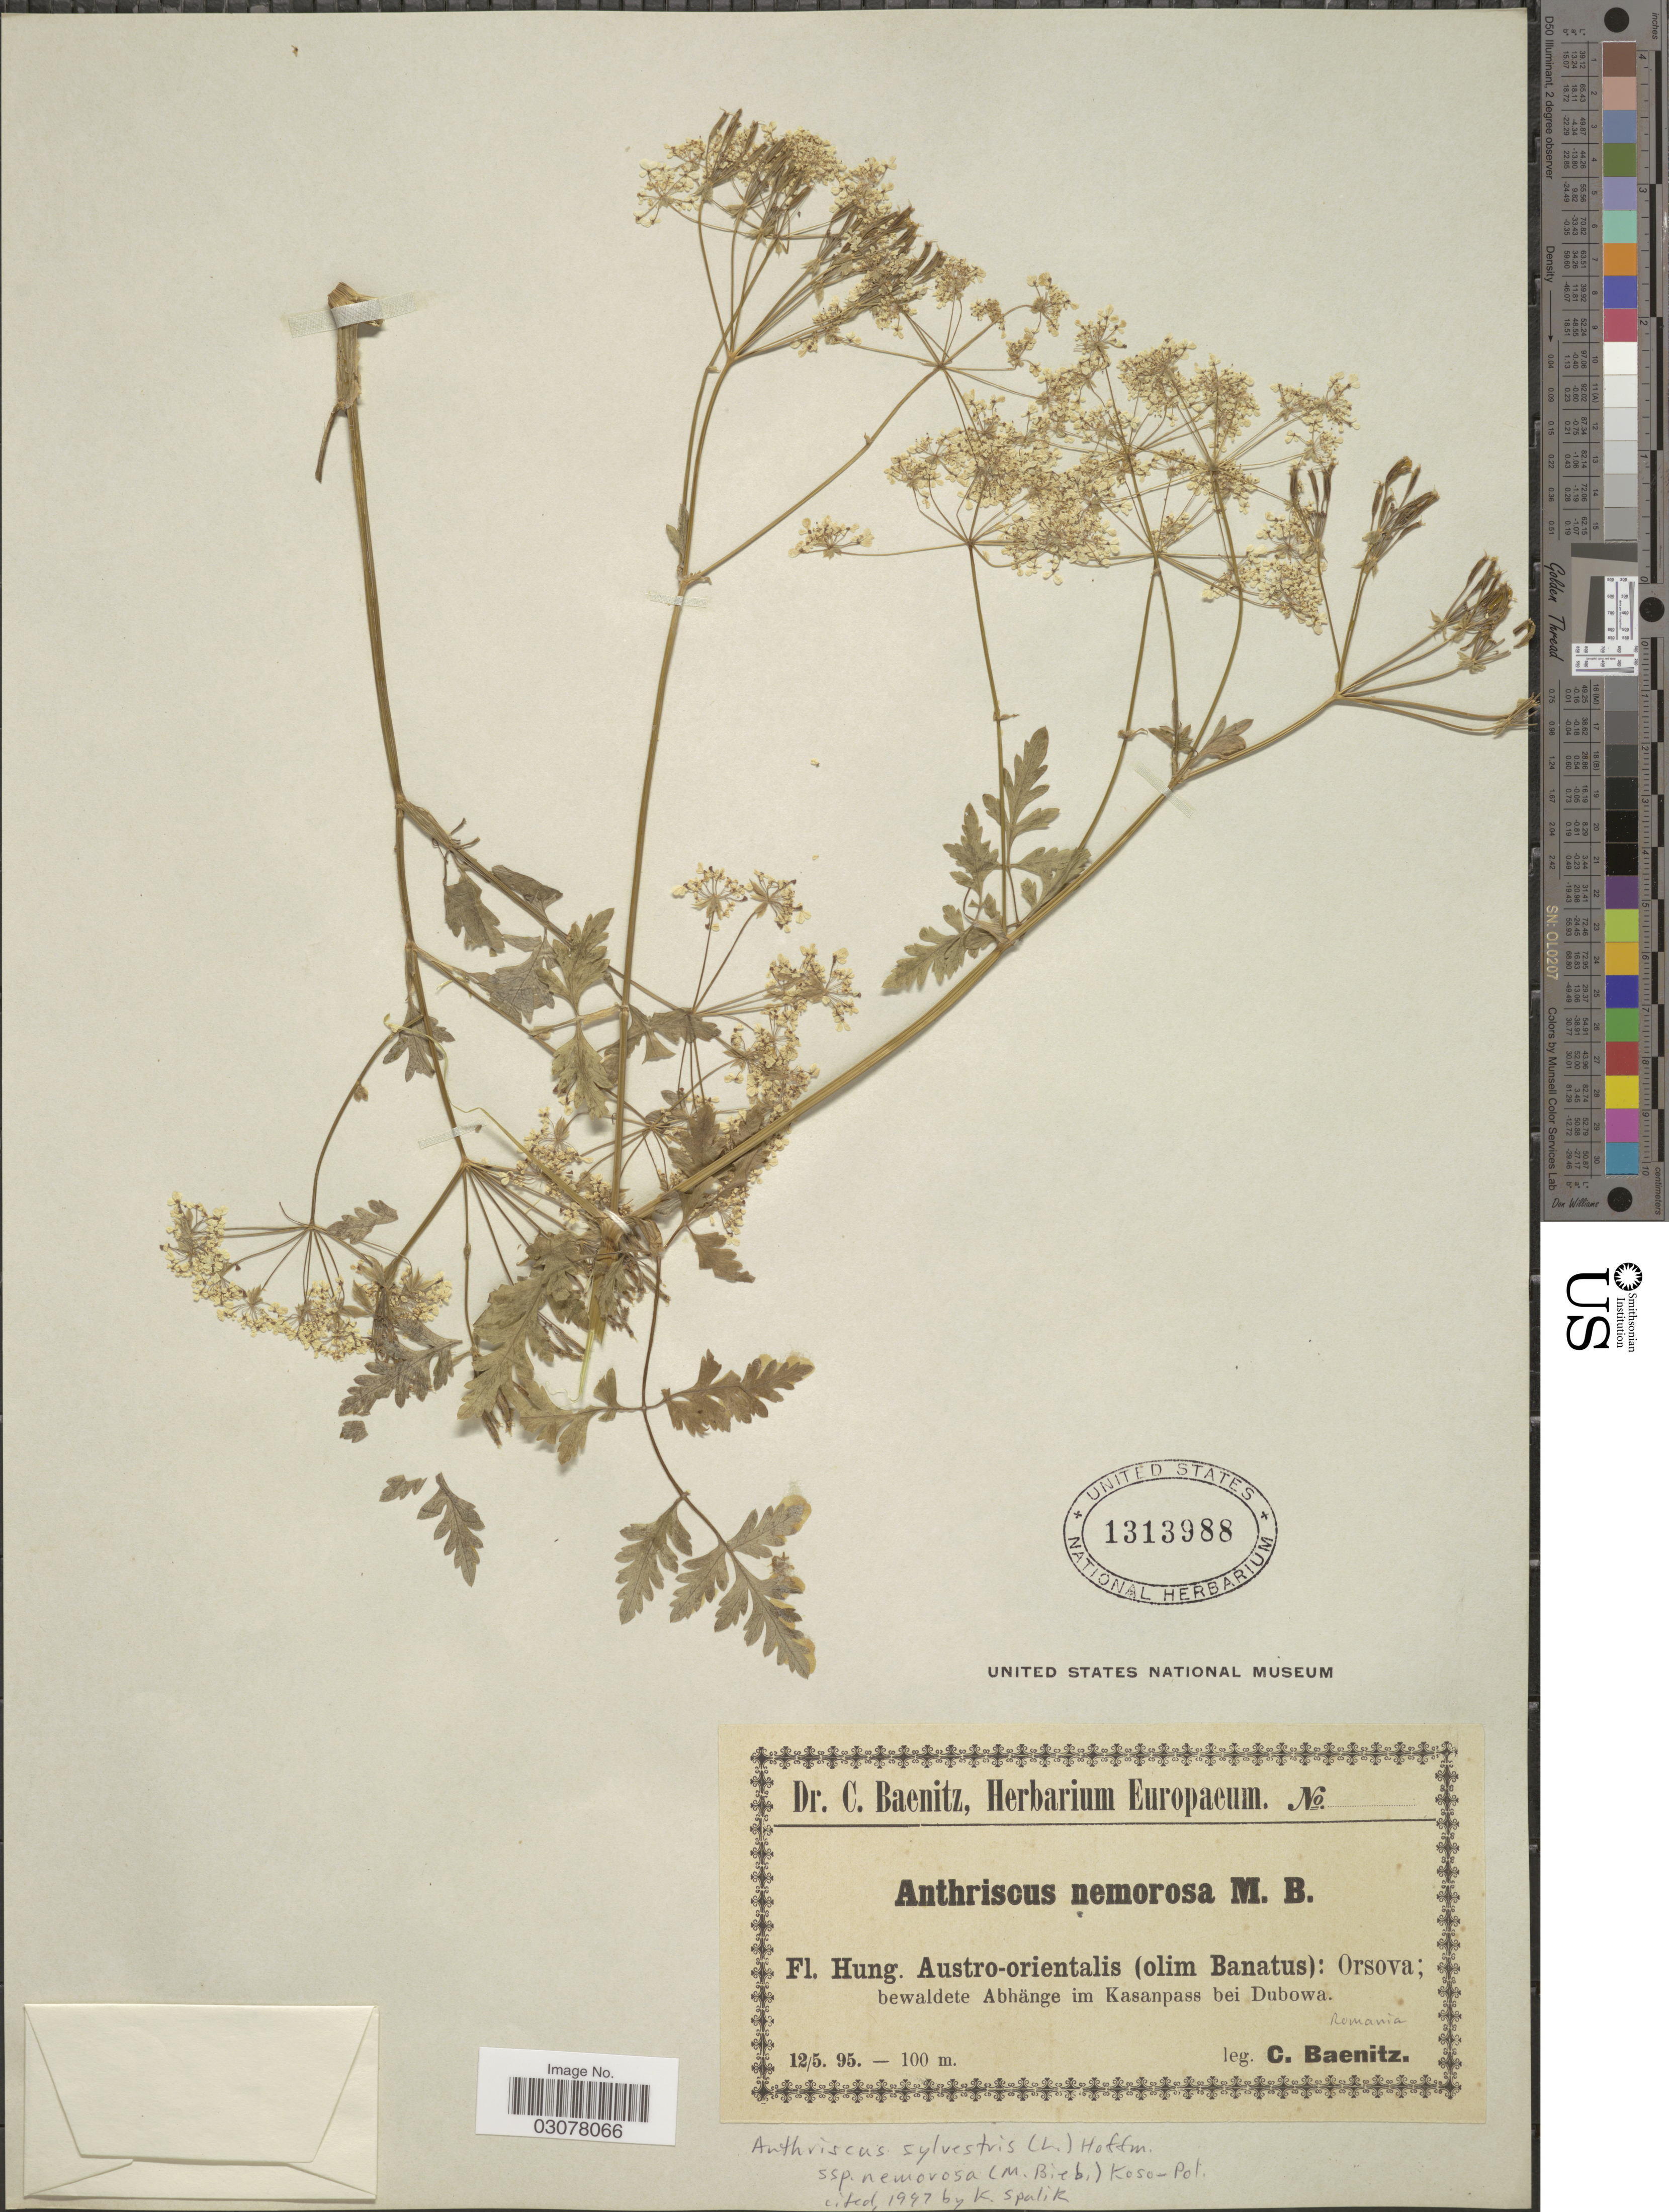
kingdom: Plantae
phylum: Tracheophyta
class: Magnoliopsida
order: Apiales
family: Apiaceae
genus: Anthriscus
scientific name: Anthriscus sylvestris subsp. nemorosa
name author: (L.) Hoffm.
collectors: C. G. Baenitz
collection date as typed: Transcribed d/m/y: 12/5/95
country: Romania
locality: Hung. Austro-orientalis (olim Banatus): Orsova; bewaldete Abhänge im Kasanpass bei Dubowa.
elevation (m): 100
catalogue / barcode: US 1313988